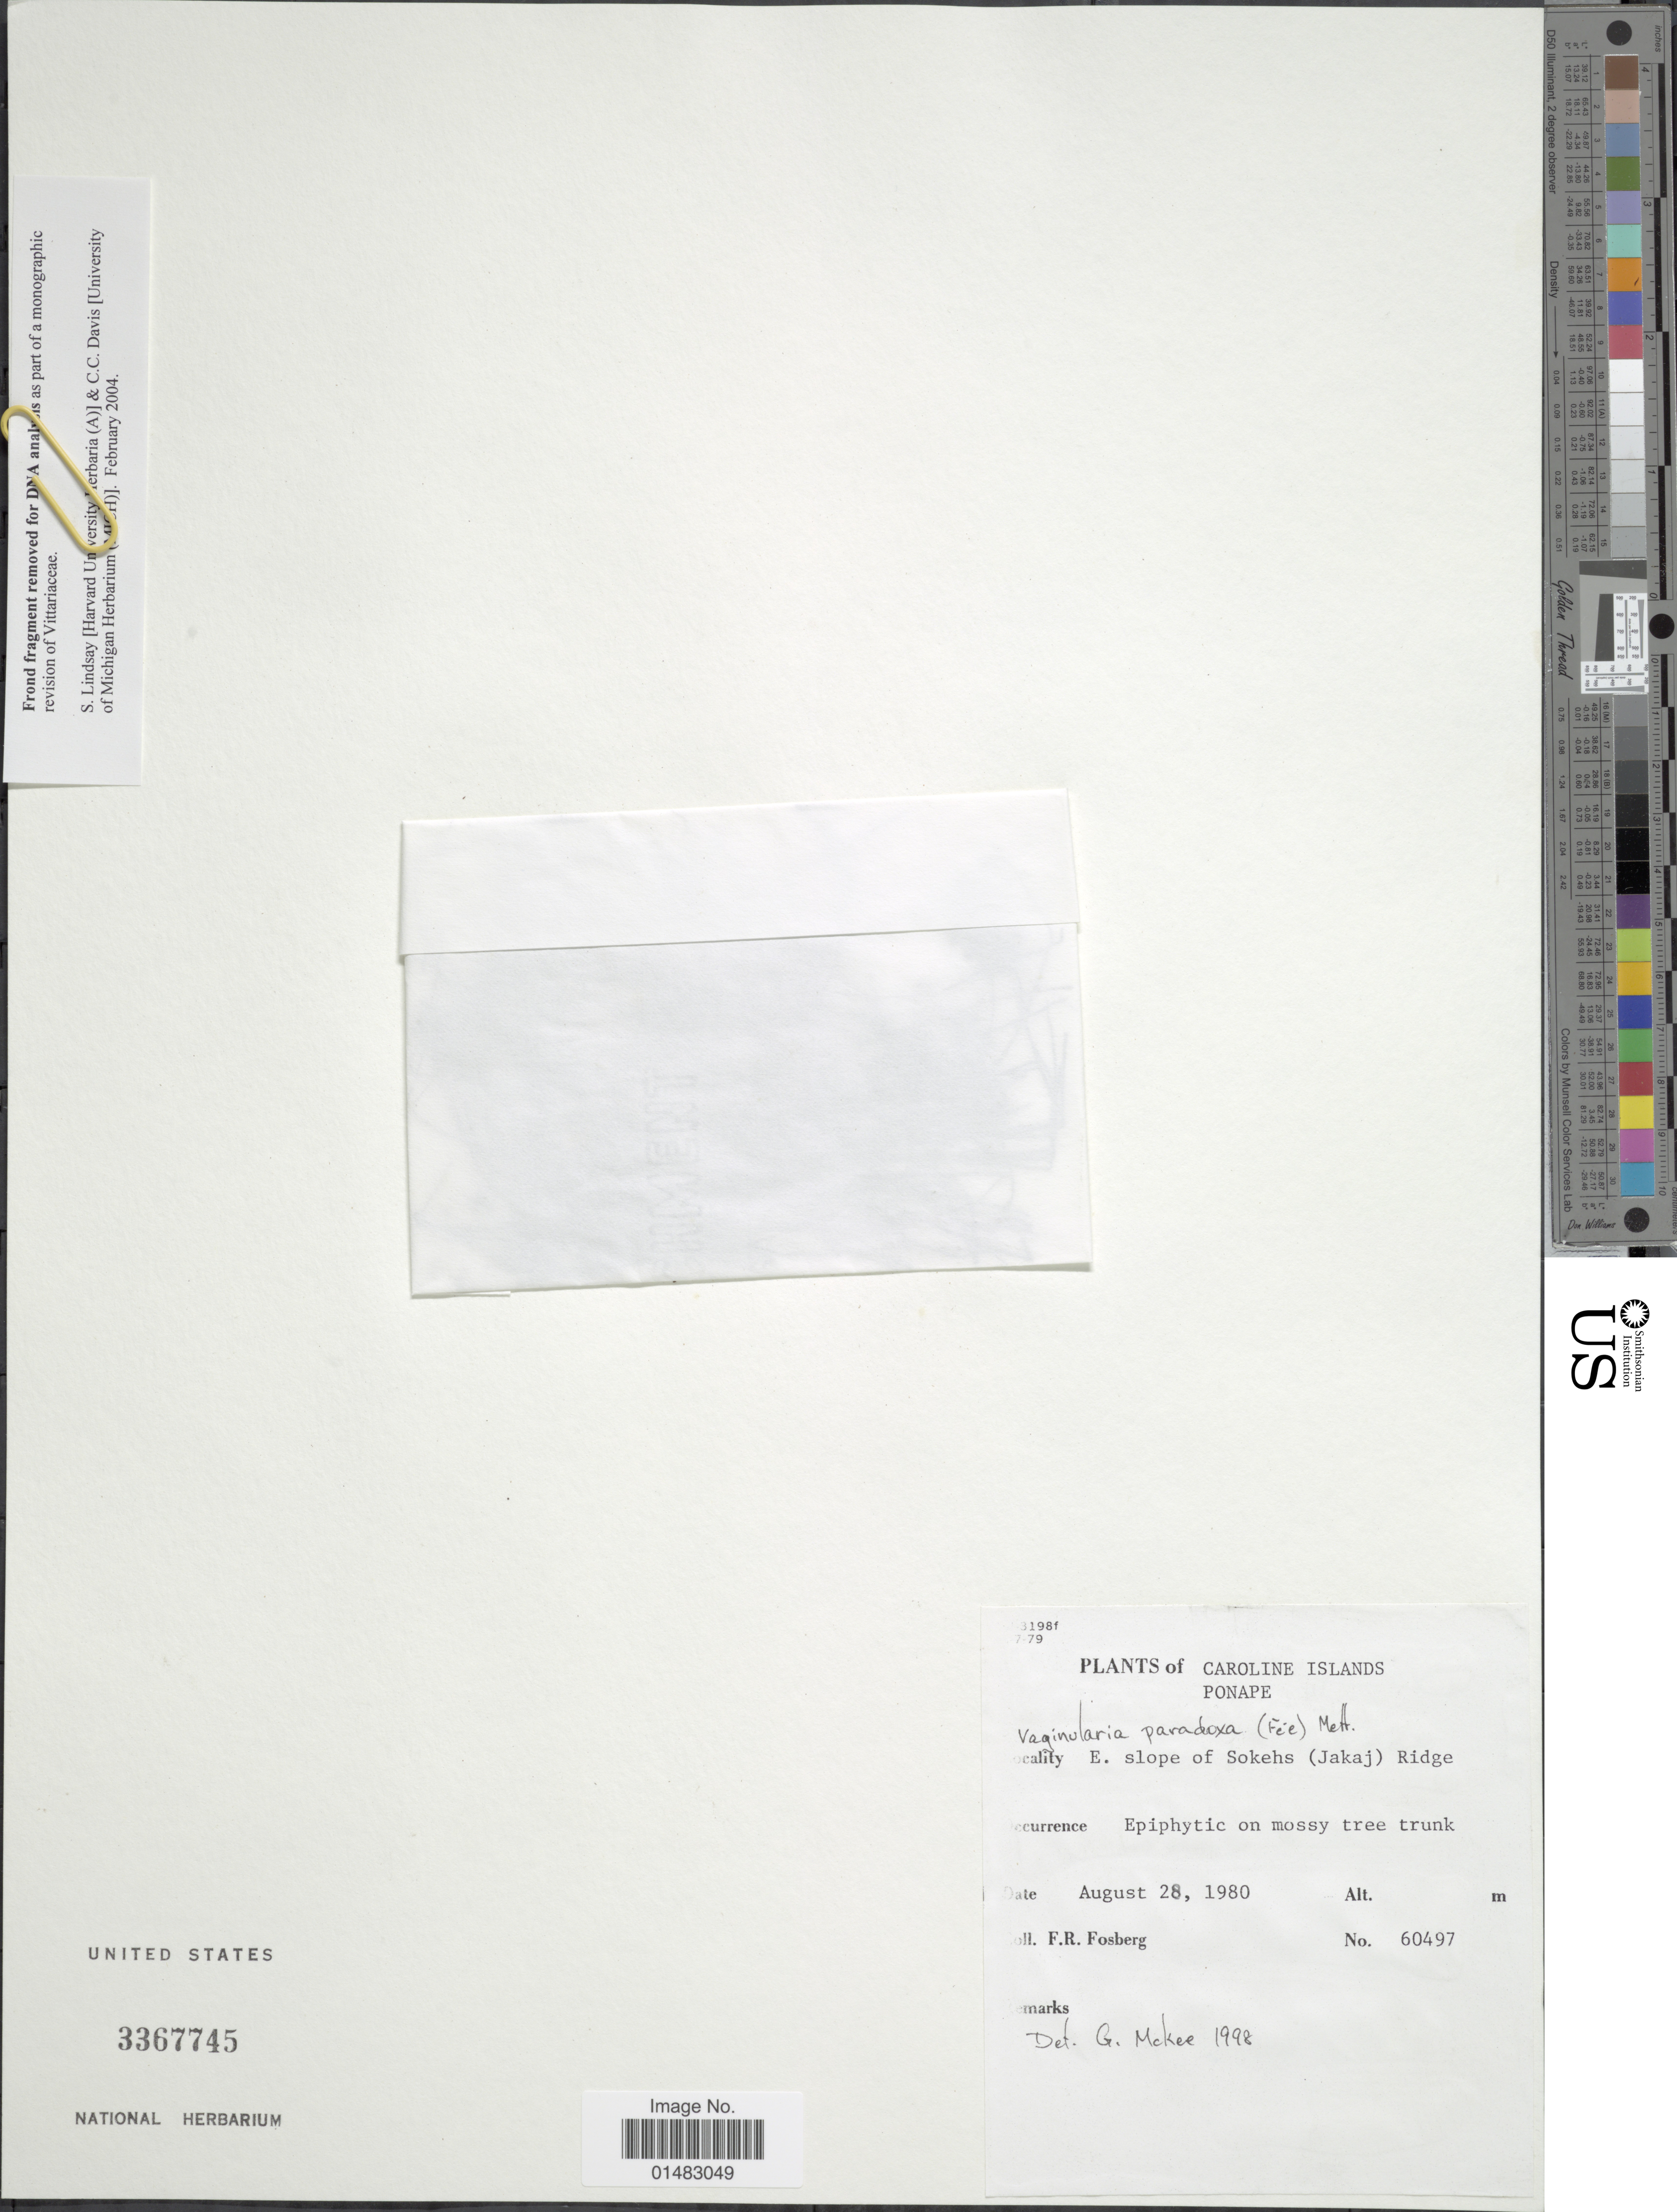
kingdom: Plantae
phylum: Tracheophyta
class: Polypodiopsida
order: Polypodiales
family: Pteridaceae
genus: Vaginularia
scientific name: Vaginularia paradoxa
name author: (Fée) Mett. ex Miq.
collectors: F. R. Fosberg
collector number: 60497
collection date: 1980-08-28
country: Micronesia, Federated States of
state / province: Pohnpei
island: Pohnpei [Ponape]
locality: Ponape, Caroline Islands, E. slope of Sokehs (Jakaj) ridge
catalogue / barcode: US 3367745